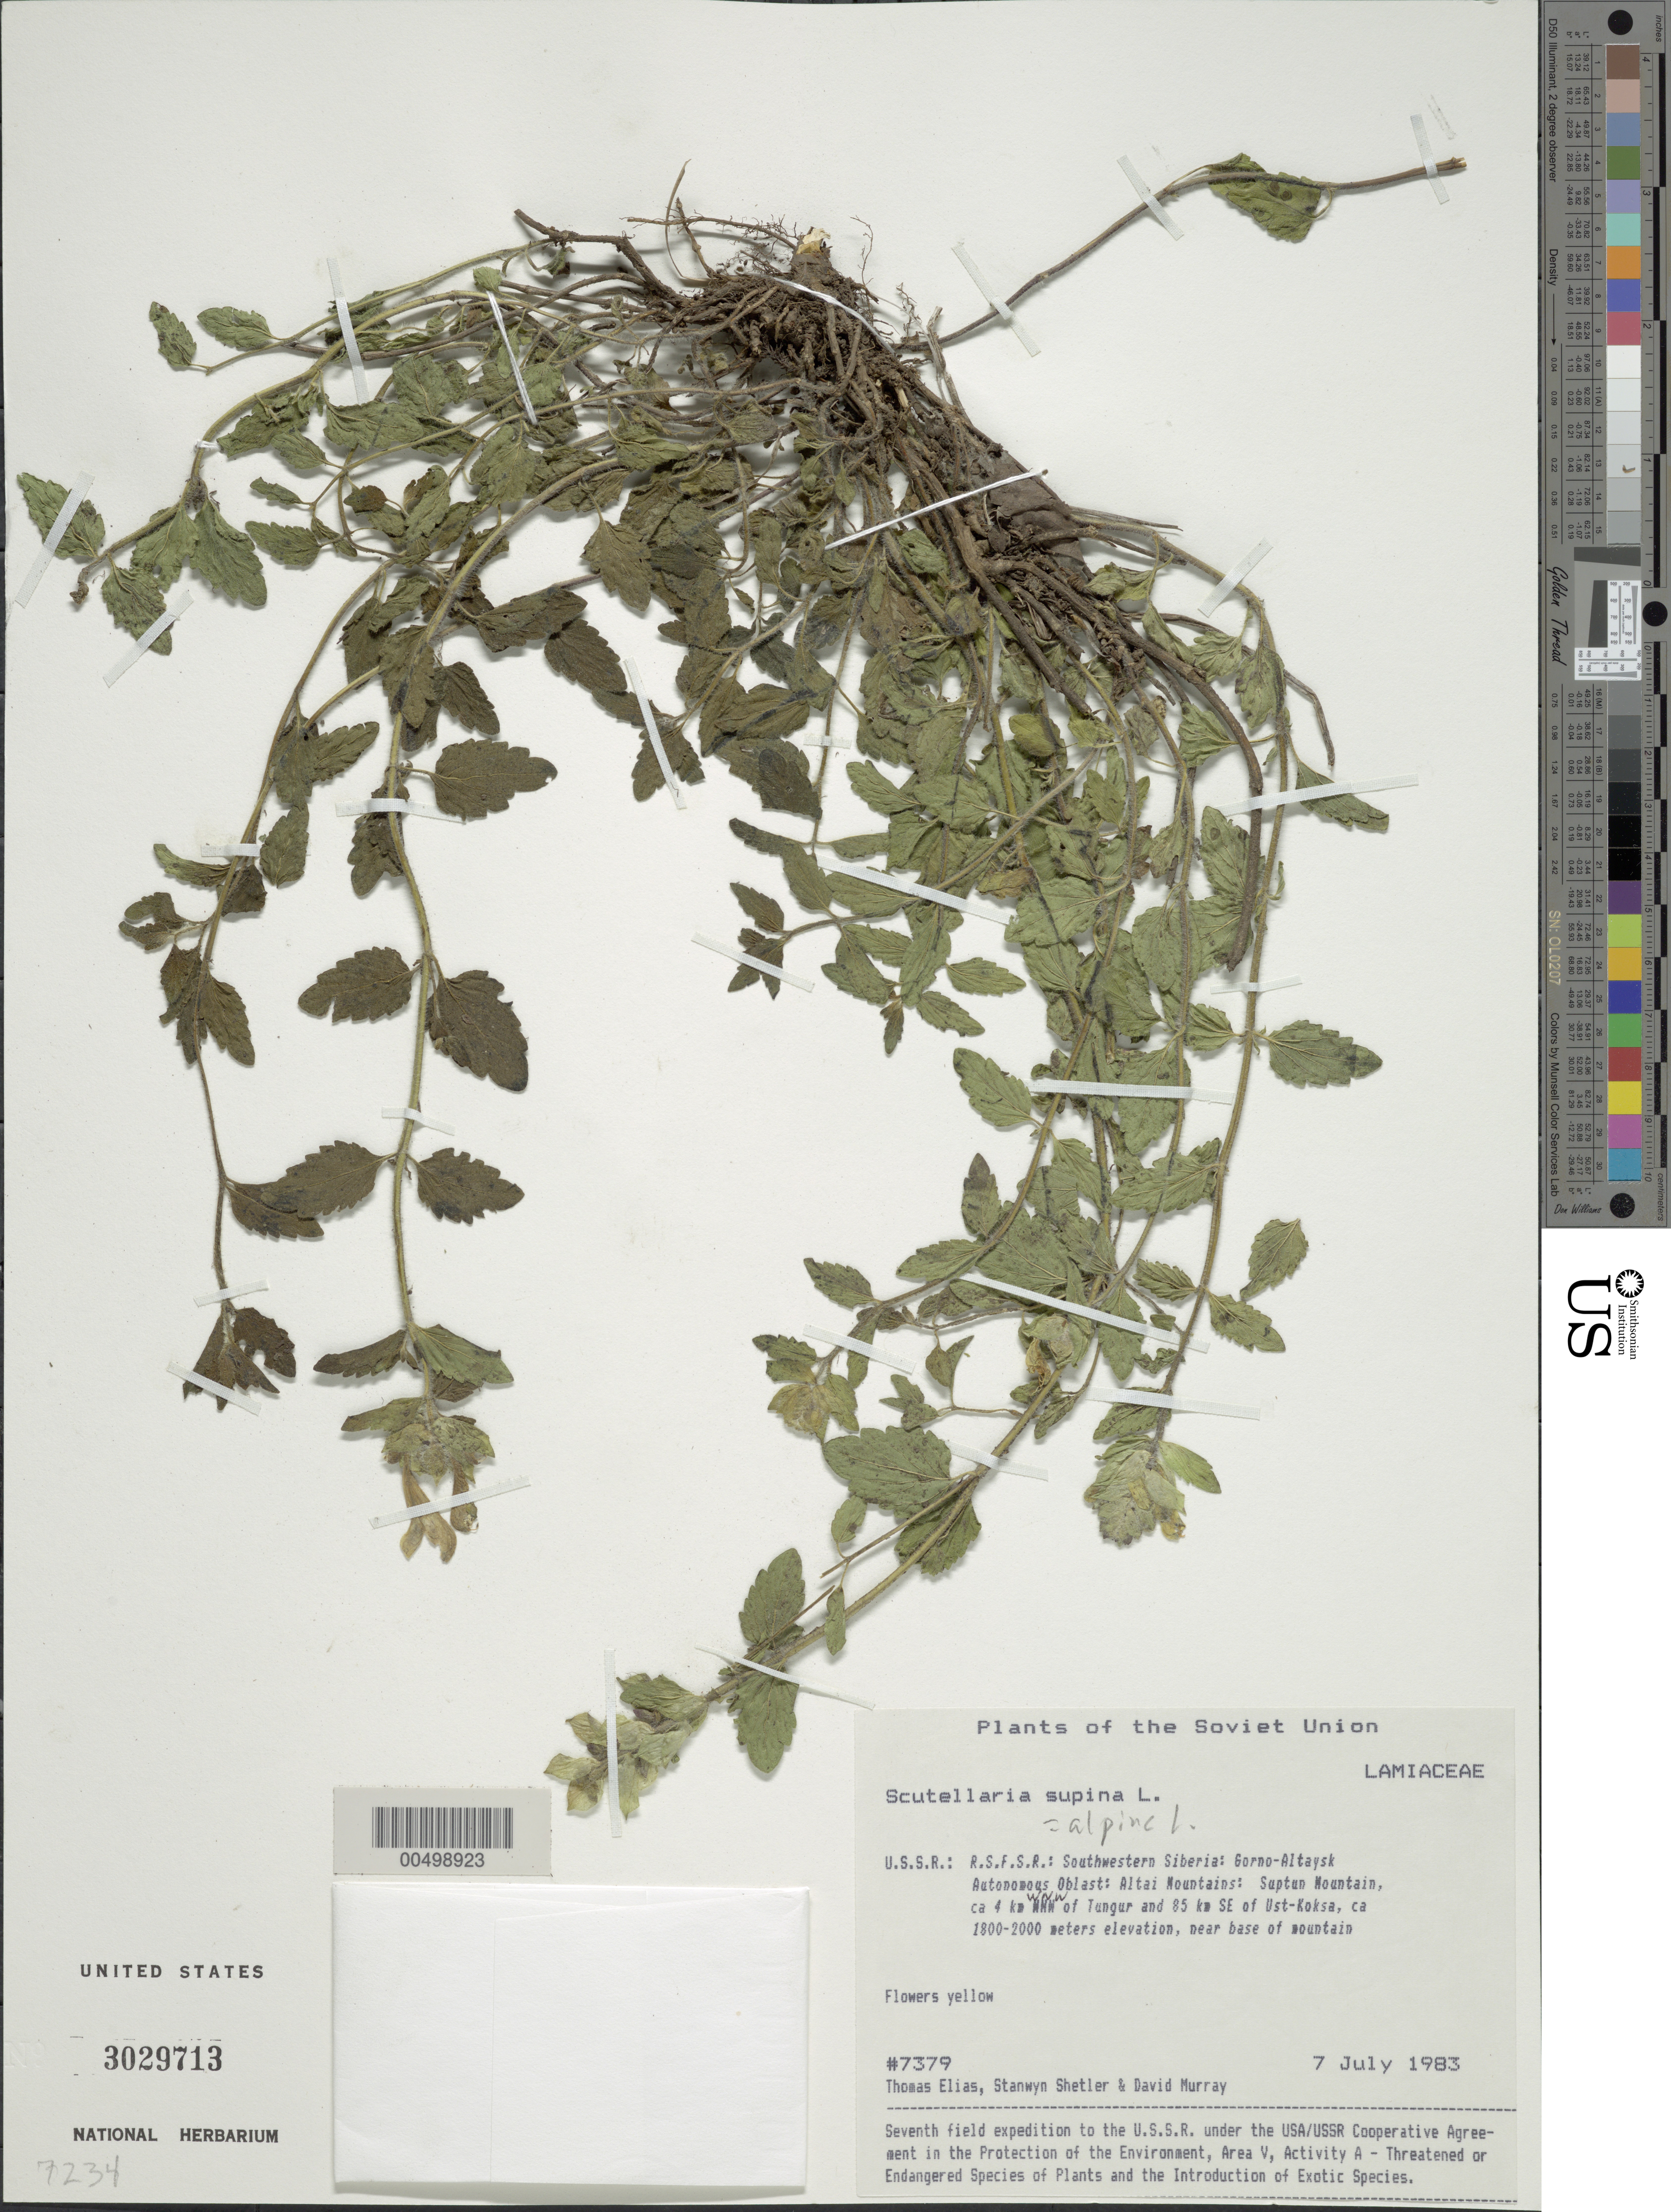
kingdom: Plantae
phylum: Tracheophyta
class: Magnoliopsida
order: Lamiales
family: Lamiaceae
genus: Scutellaria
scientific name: Scutellaria supina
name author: L.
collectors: T. Elias, S. Shetler & D. F. Murray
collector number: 7379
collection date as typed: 07 Jul 1983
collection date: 1983-07-07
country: Russian Federation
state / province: Altai Republic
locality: Altai Mountains, Suptun Mountain, ca. 4 km WNW of Tungur and 85 km SE of Ust-Koksa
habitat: near base of mountain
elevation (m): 1800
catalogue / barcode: US 3029713